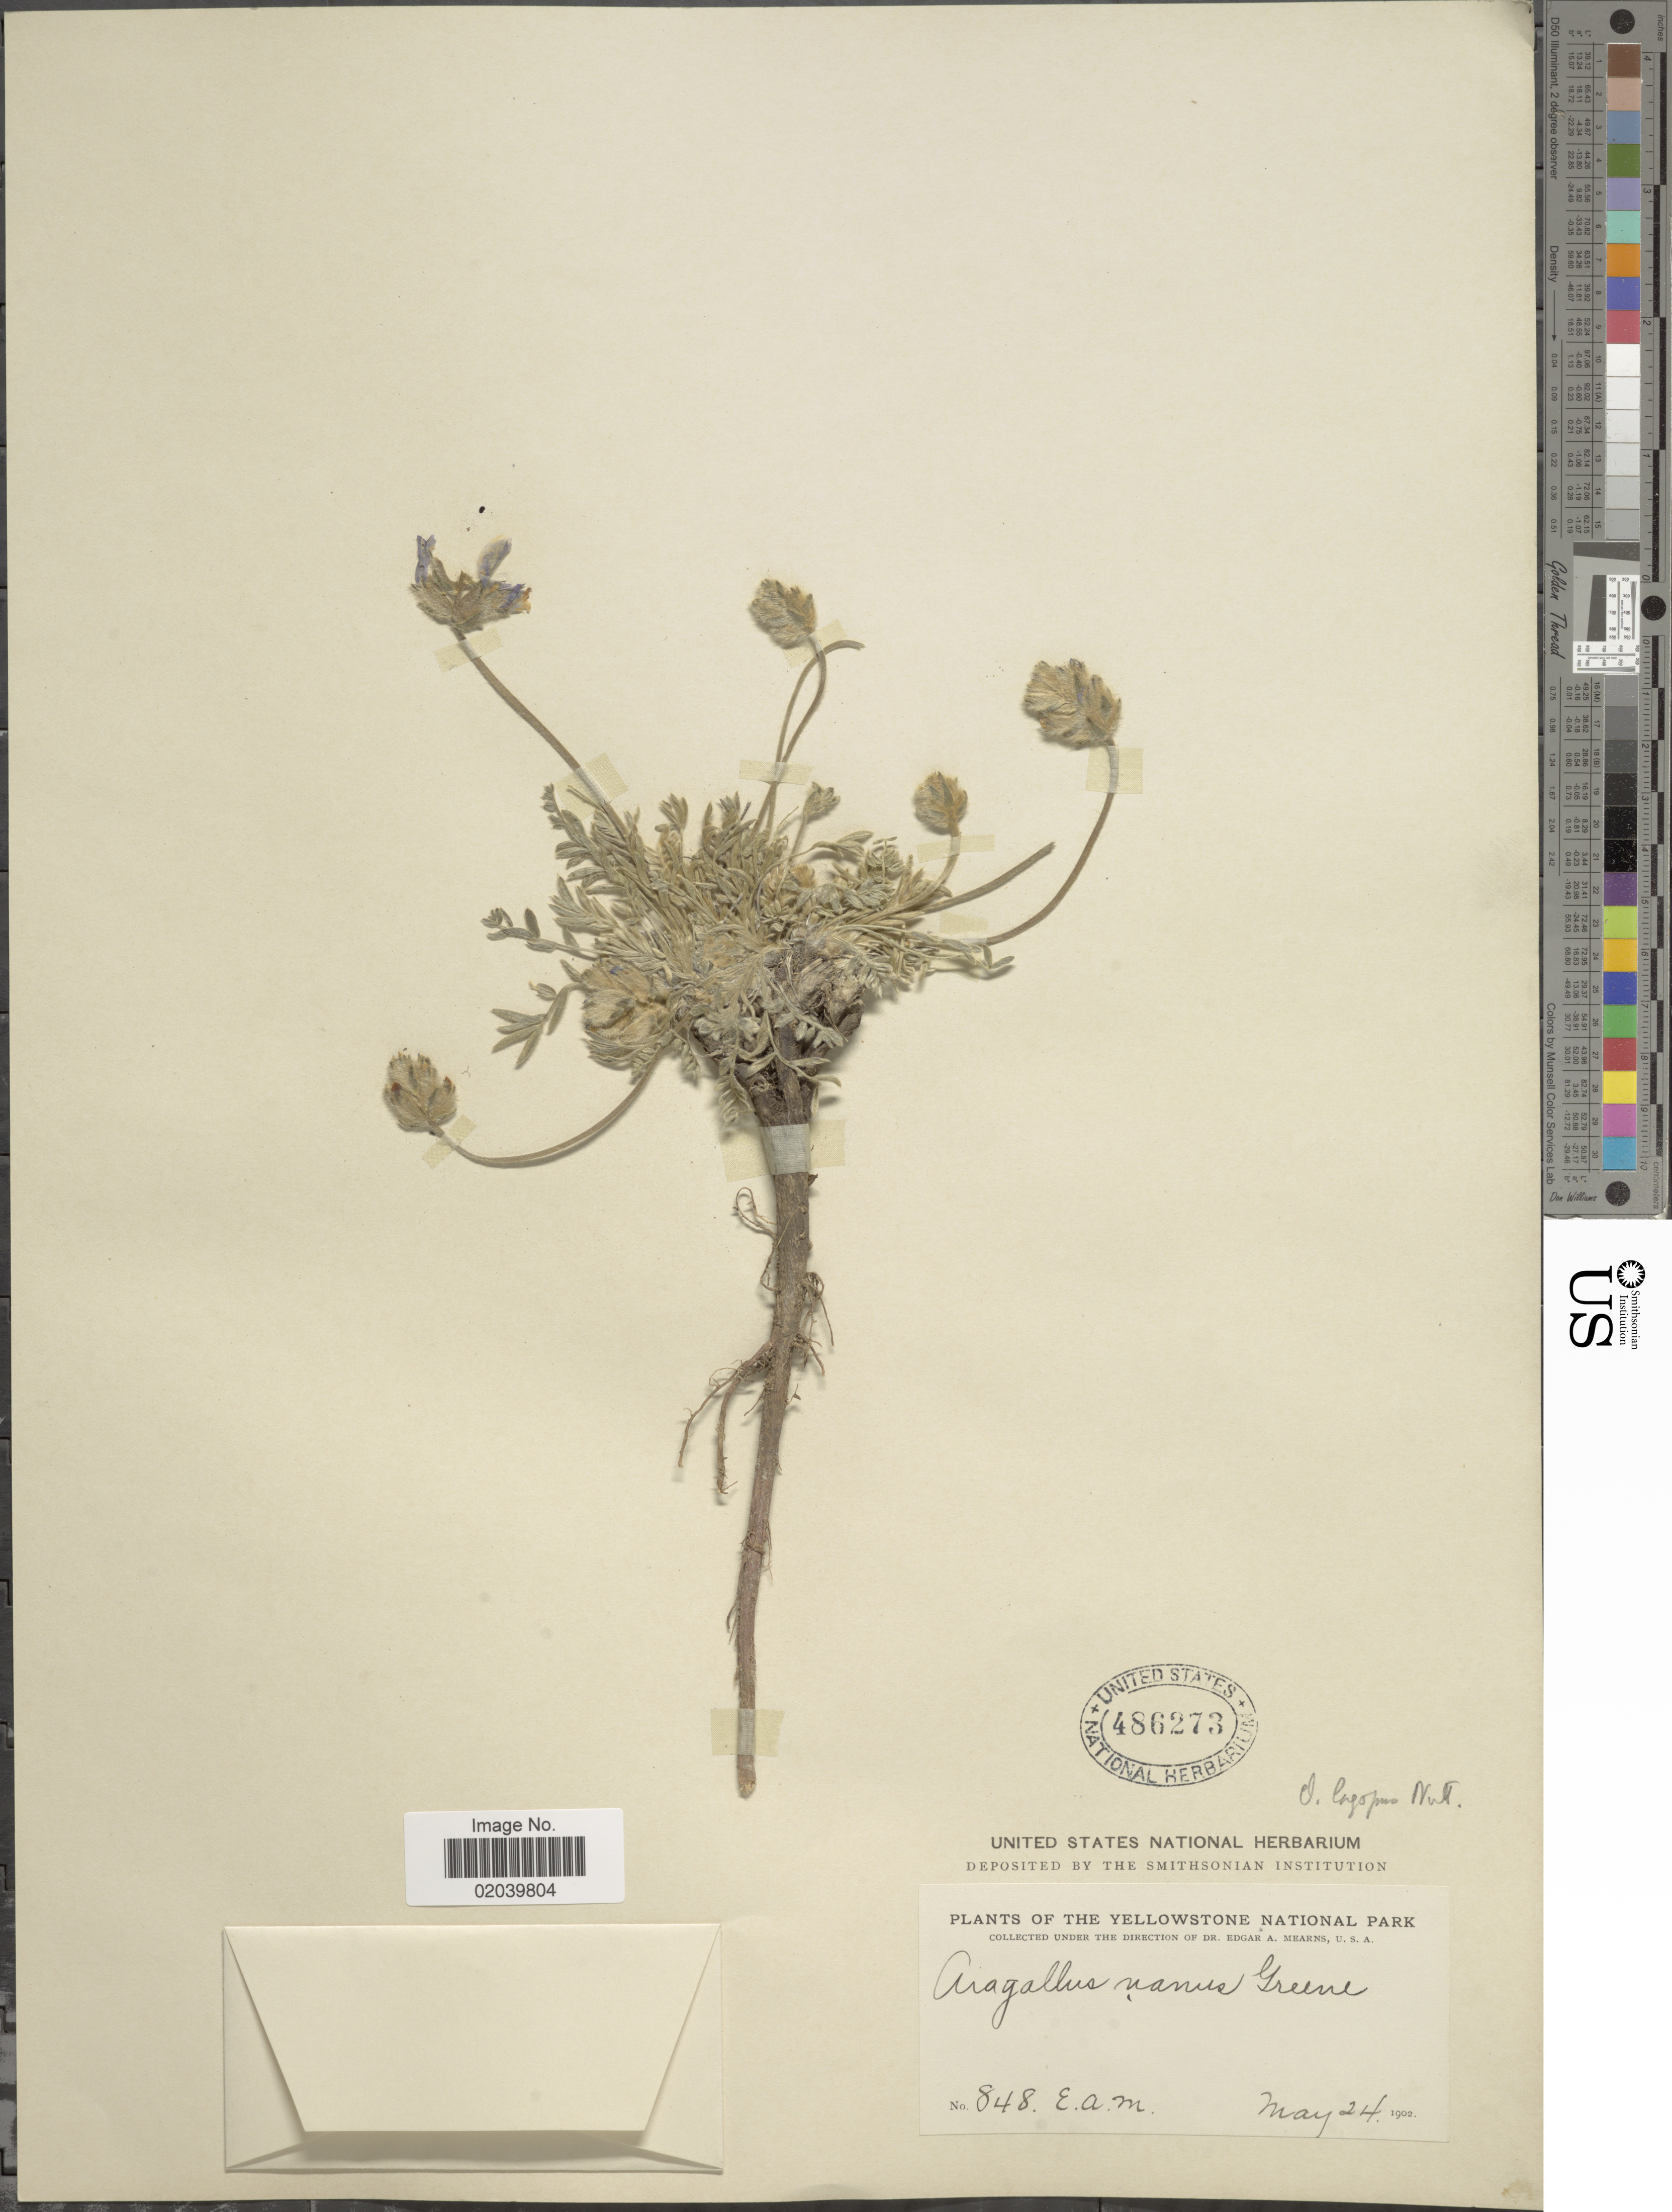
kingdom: Plantae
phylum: Tracheophyta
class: Magnoliopsida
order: Fabales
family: Fabaceae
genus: Oxytropis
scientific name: Oxytropis lagopus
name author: Nutt.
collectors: E. A. Mearns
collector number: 848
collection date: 1902-05-24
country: United States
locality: Yellowstone National Park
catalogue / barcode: US 486273